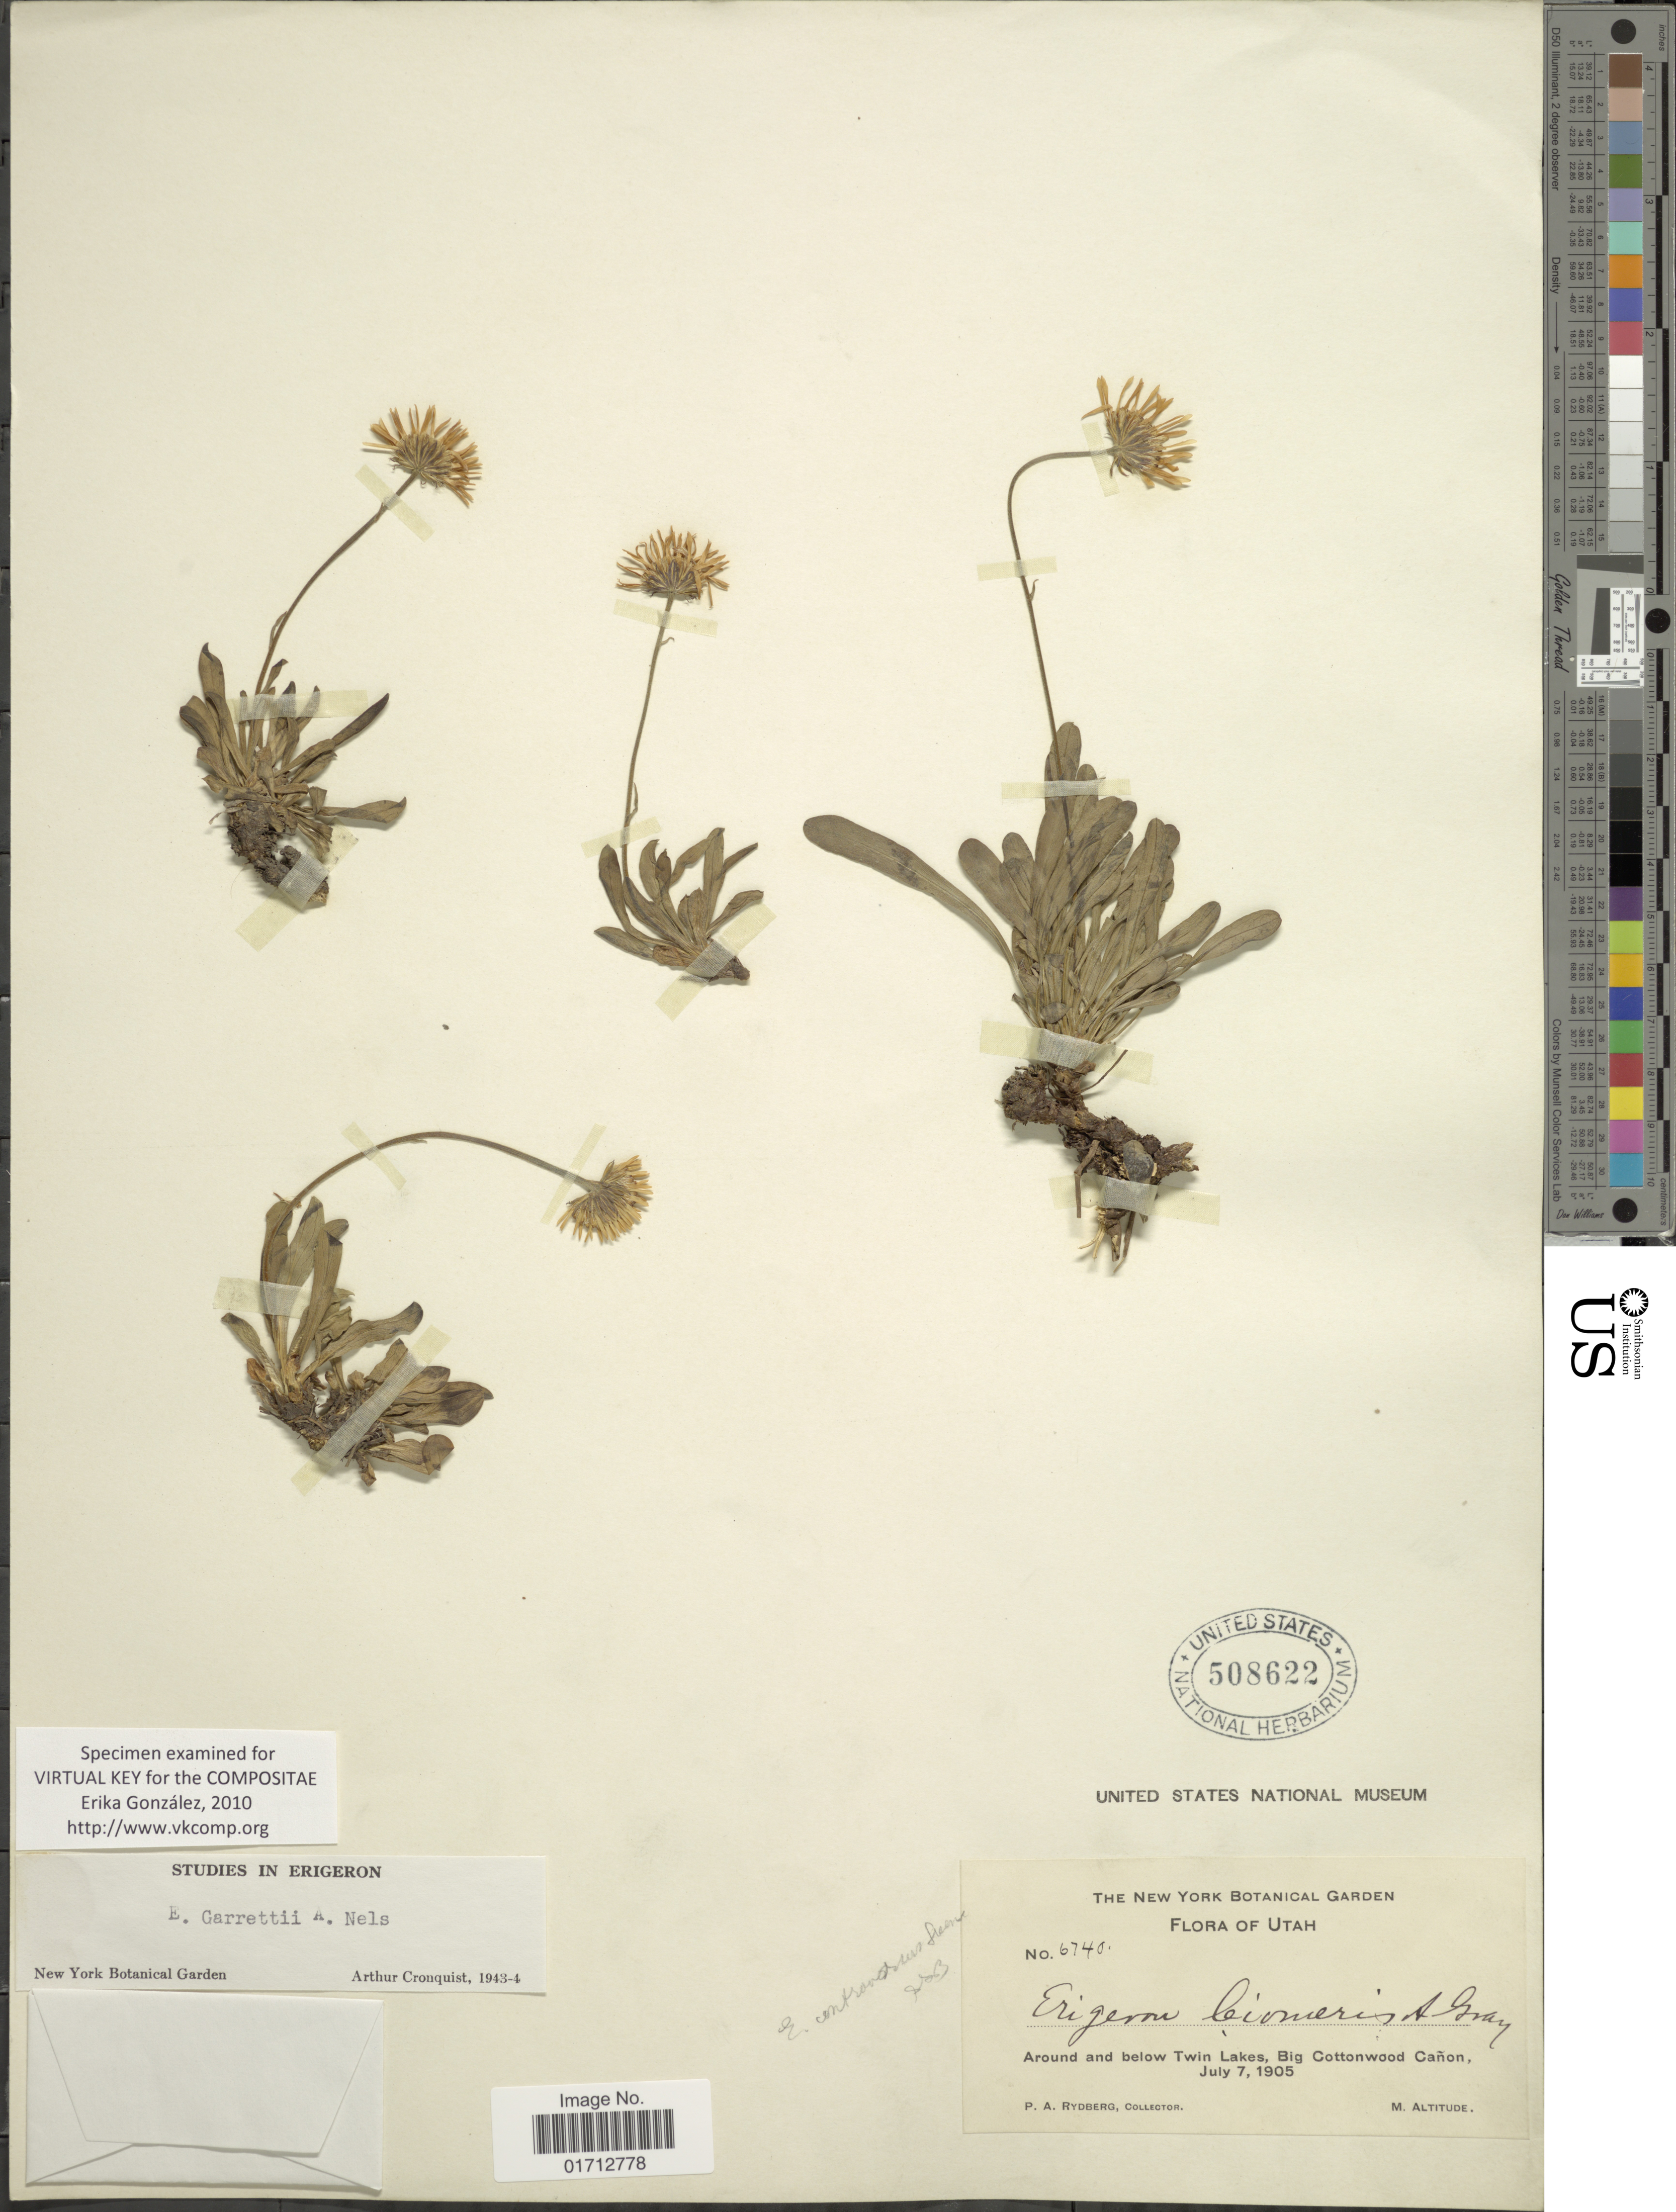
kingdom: Plantae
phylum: Tracheophyta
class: Magnoliopsida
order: Asterales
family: Asteraceae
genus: Erigeron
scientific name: Erigeron garrettii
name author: A. Nelson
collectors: P. A. Rydberg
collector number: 6740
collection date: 1905-07-07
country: United States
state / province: Utah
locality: Around and below Twin Lakes, Big Cottonwood Cañon.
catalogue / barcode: US 508622